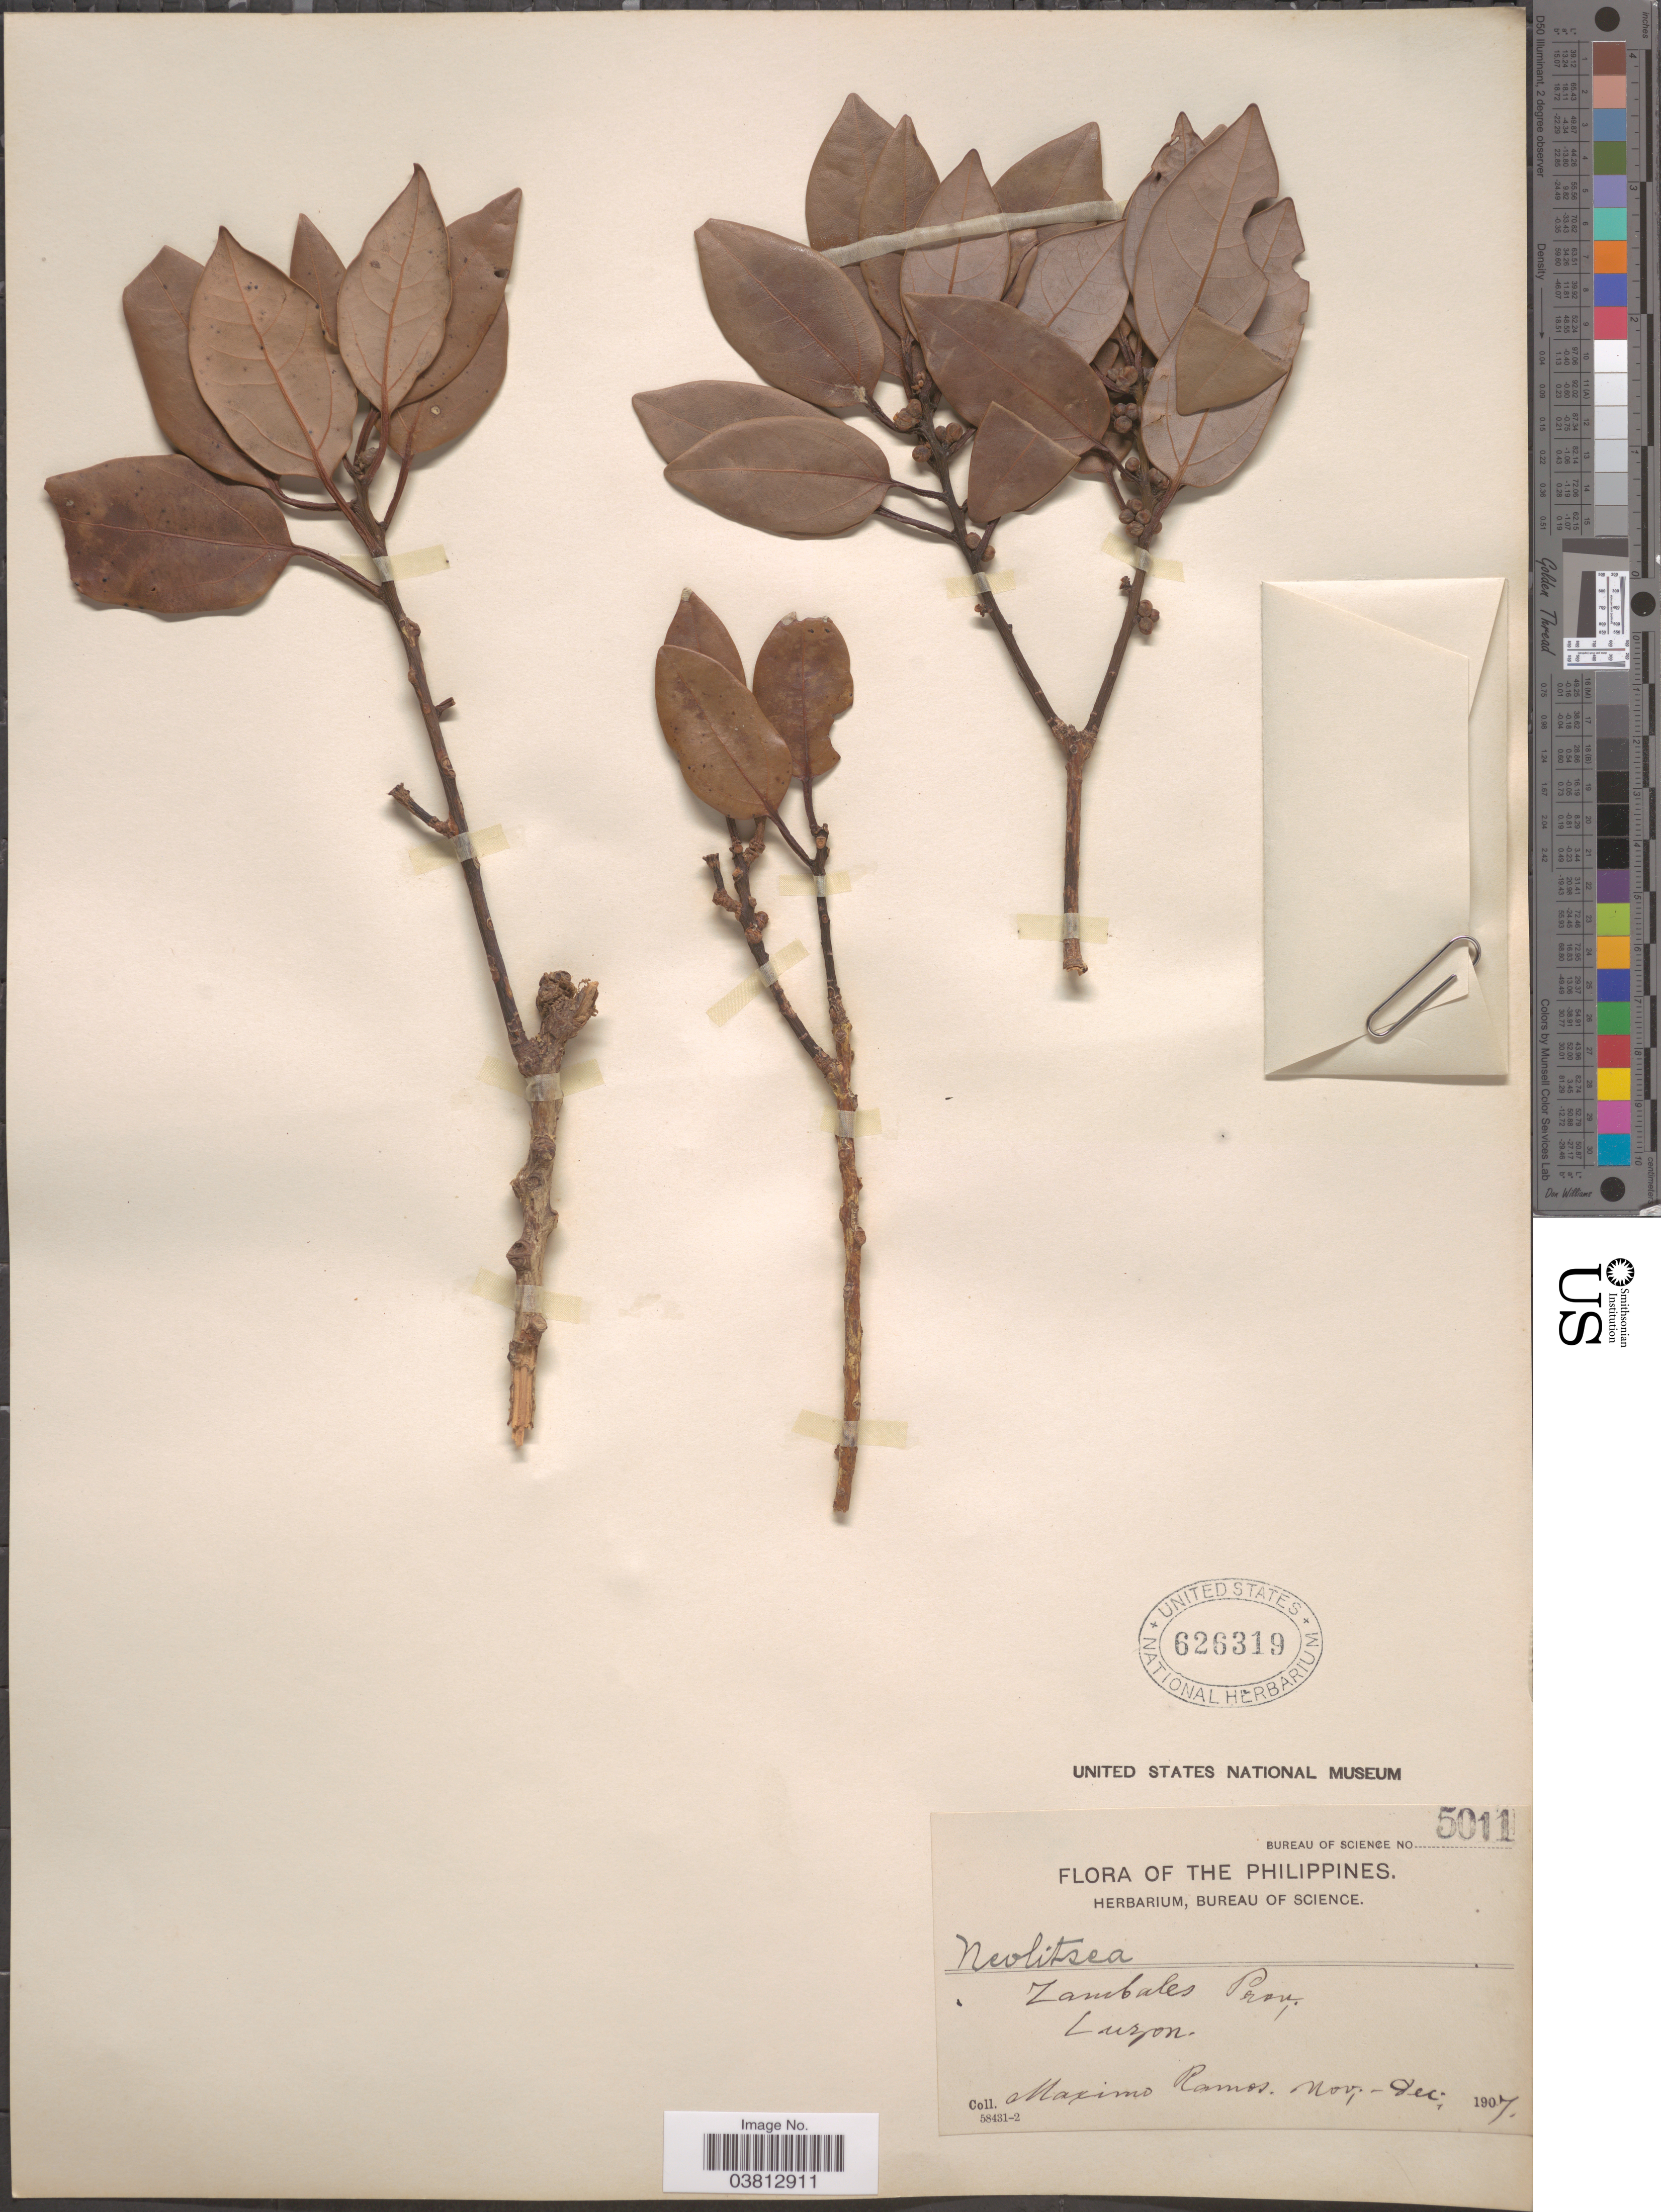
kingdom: Plantae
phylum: Tracheophyta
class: Magnoliopsida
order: Laurales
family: Lauraceae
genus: Neolitsea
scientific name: Neolitsea sp.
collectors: M. Ramos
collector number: Bureau of Science 5011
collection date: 1907-11/1907-12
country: Philippines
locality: Zambales Prov., Luzon.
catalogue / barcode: US 626319